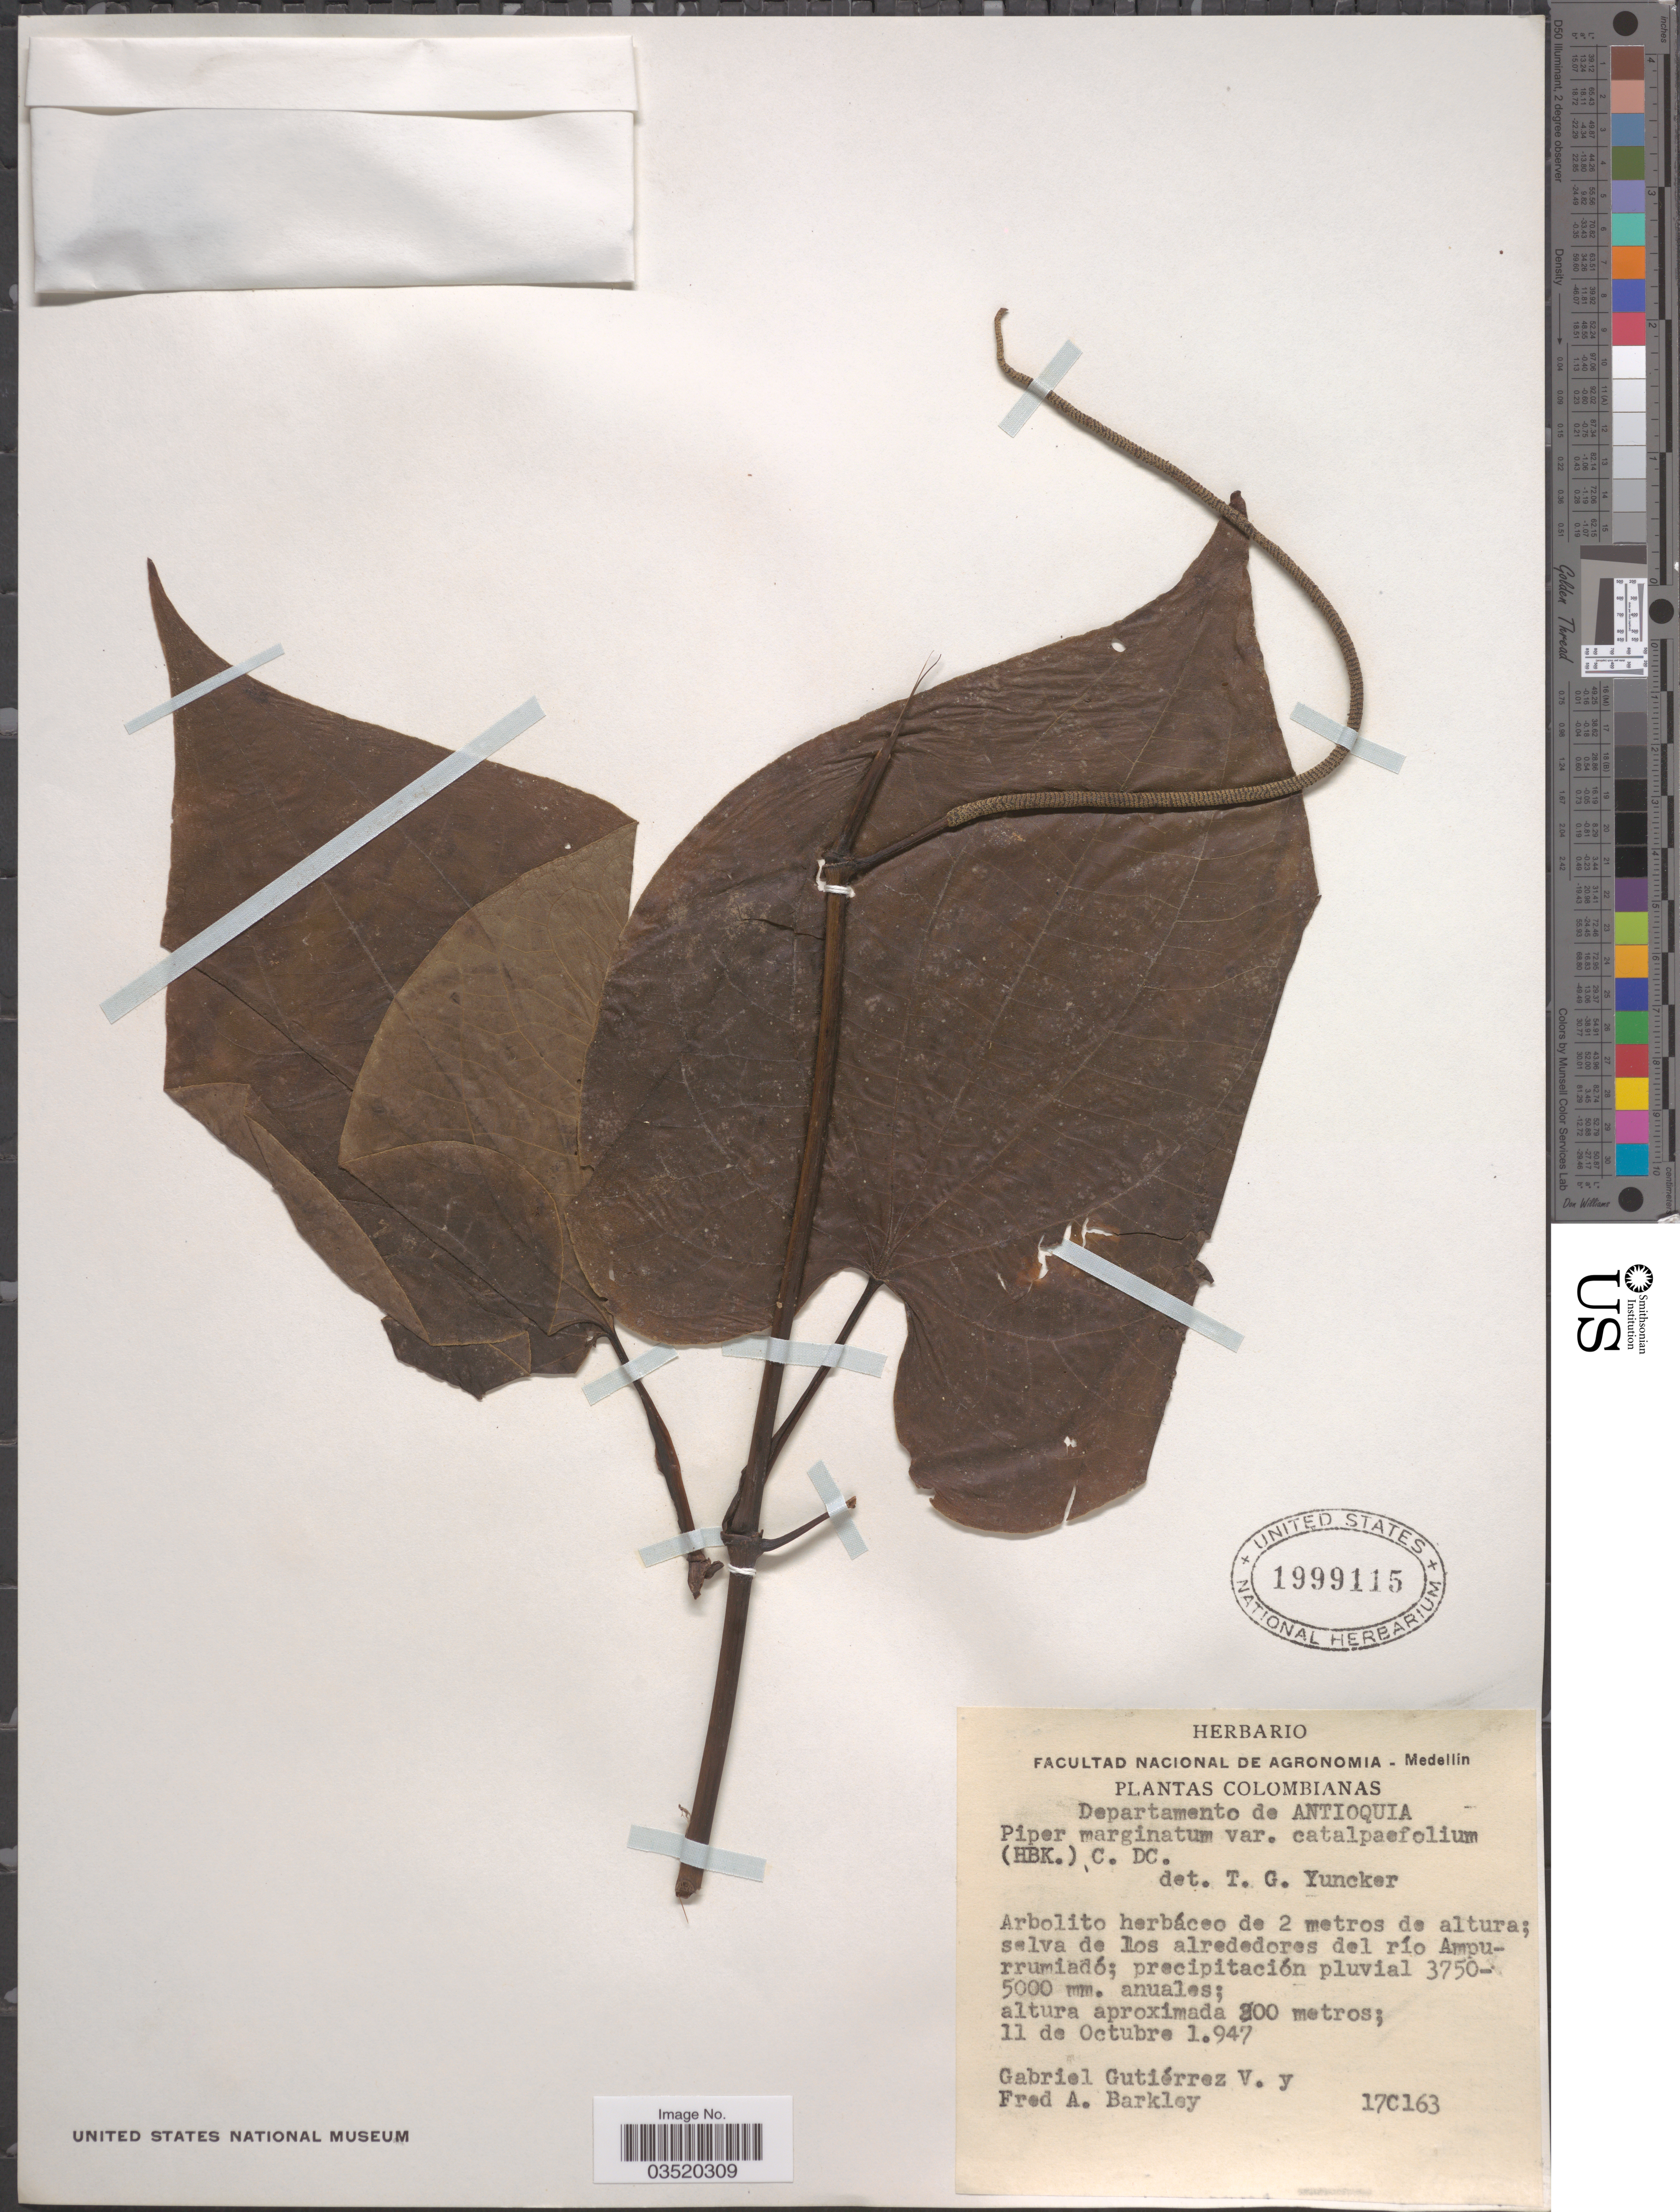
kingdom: Plantae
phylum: Tracheophyta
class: Magnoliopsida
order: Piperales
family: Piperaceae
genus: Piper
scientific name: Piper marginatum var. catalpifolium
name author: (Kunth) C. DC.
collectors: G. Gutiérrez V. & F. A. Barkley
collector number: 17C163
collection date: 1947-10-11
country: Colombia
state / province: Antioquia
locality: Departamento de Antioquia. Selva de los alrededores del río Ampurrumiadó.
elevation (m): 200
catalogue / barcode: US 1999115